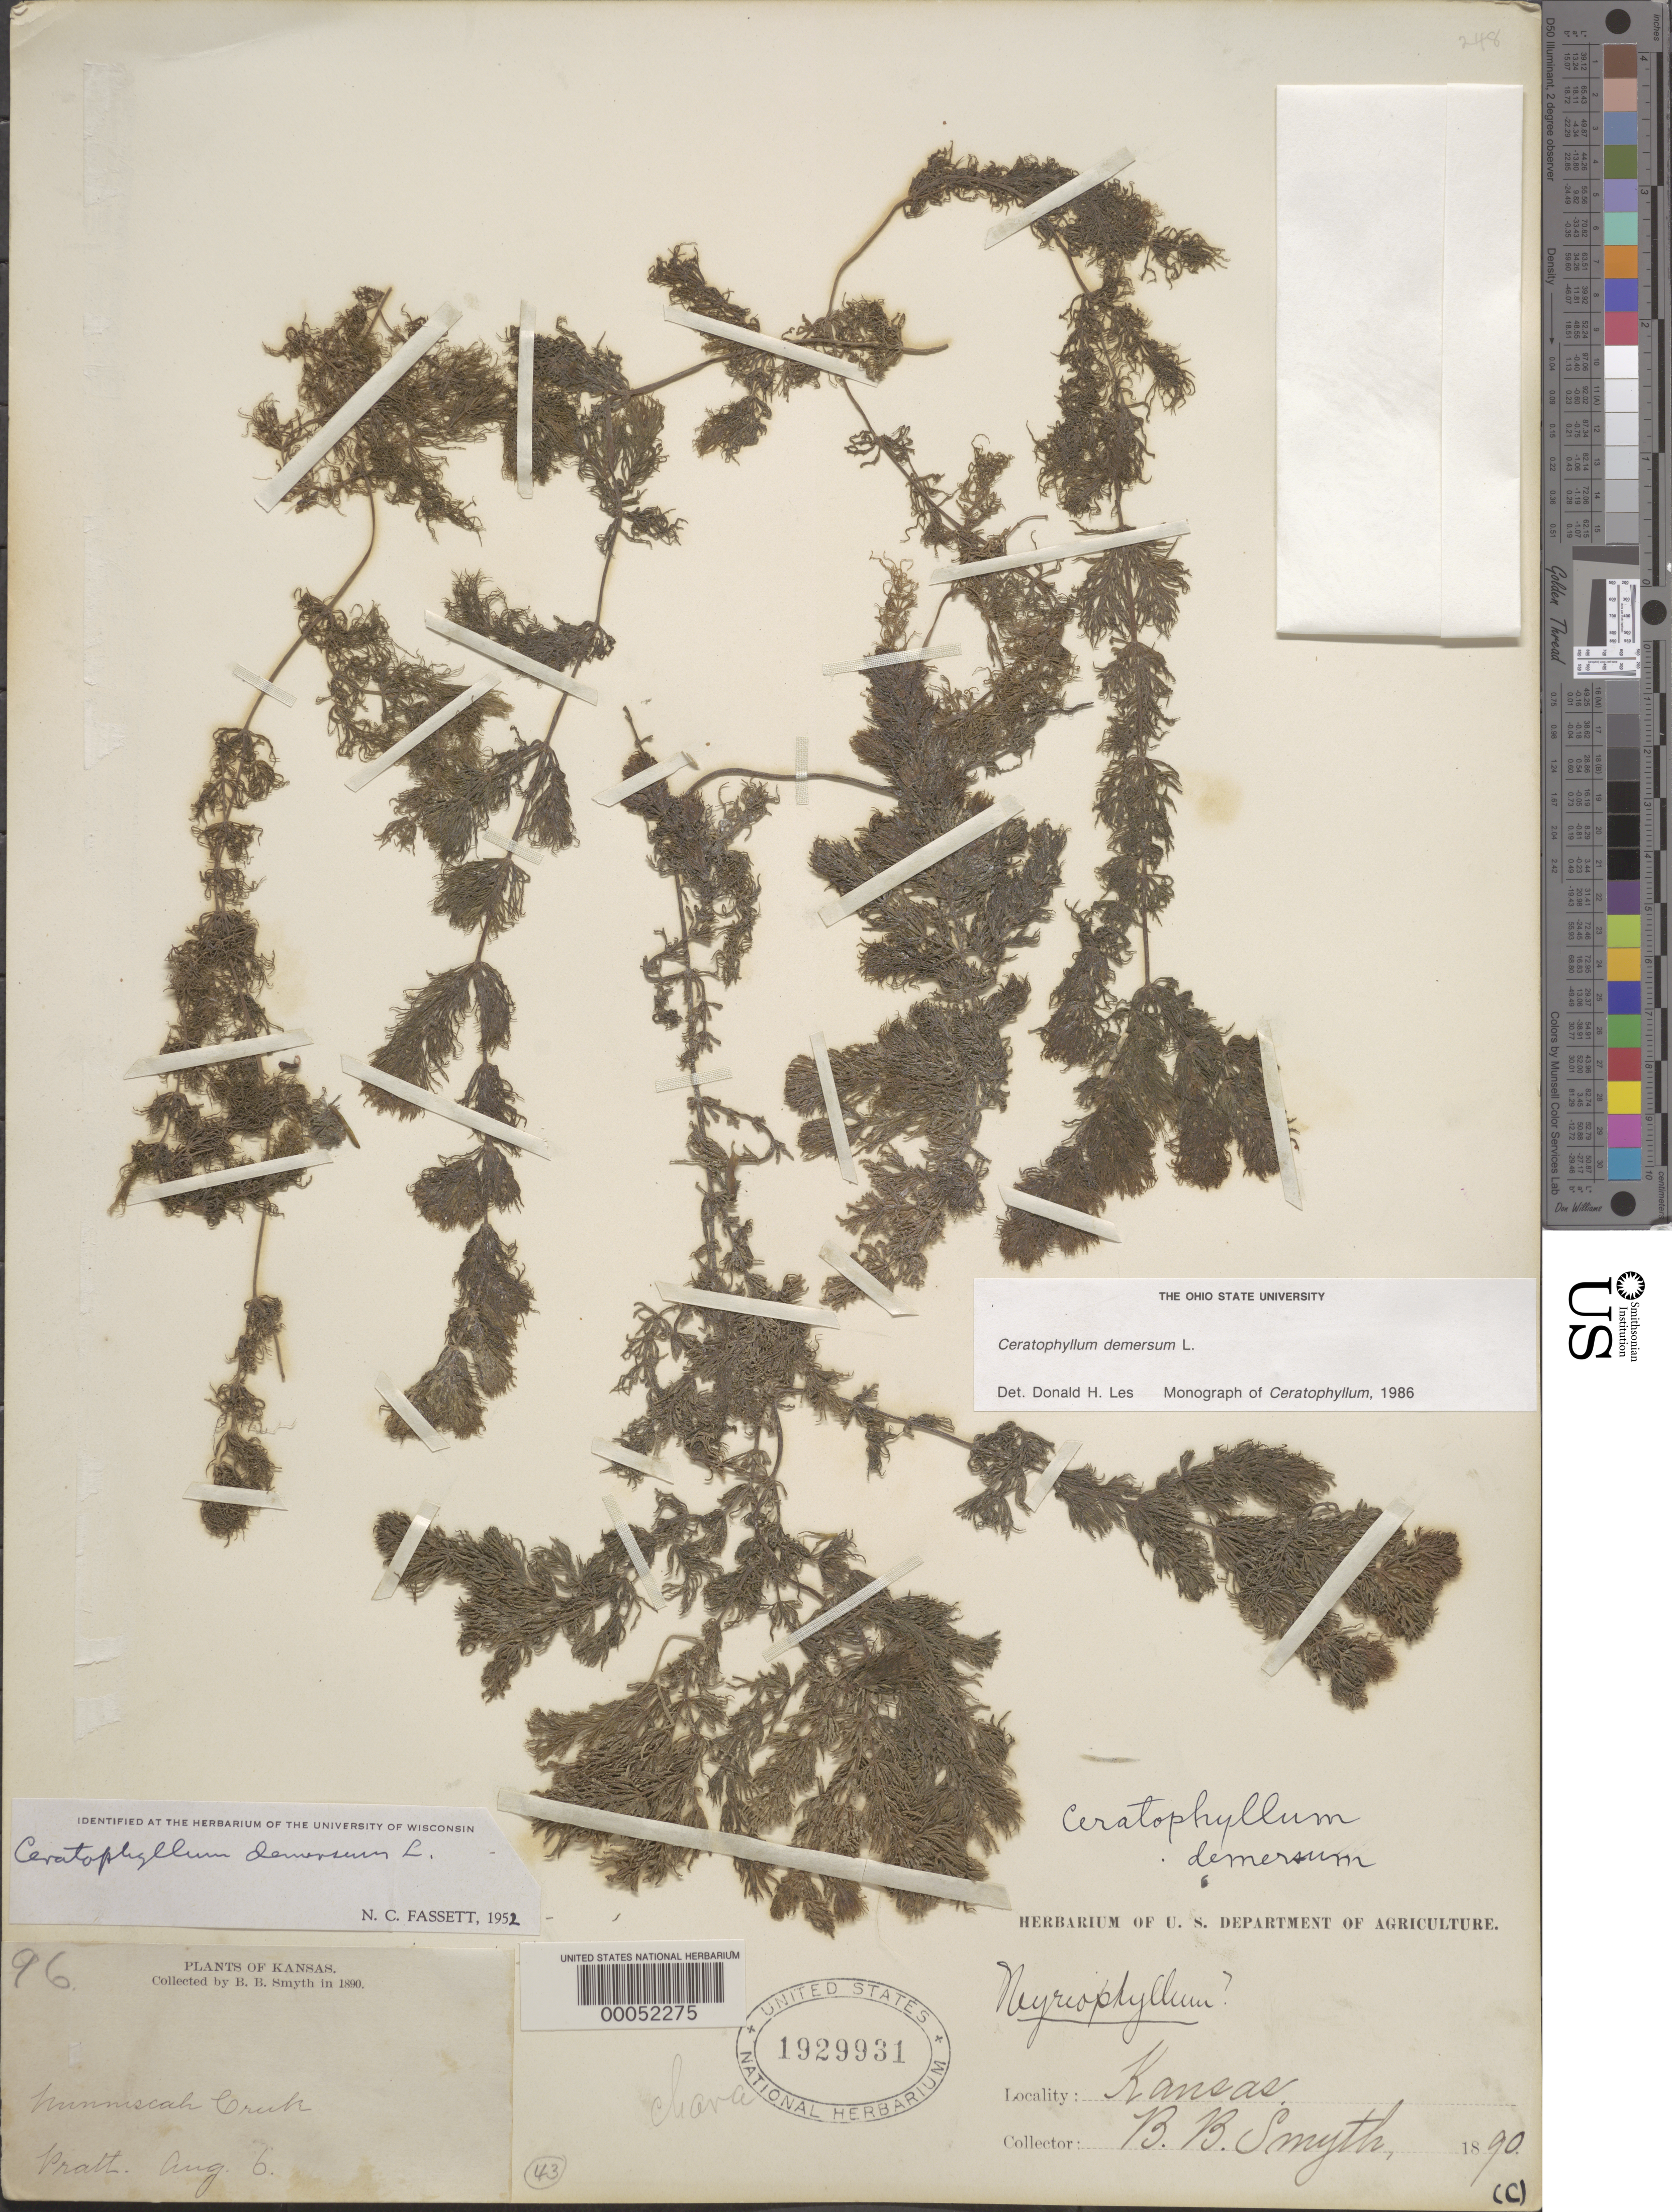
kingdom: Plantae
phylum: Tracheophyta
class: Magnoliopsida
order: Ceratophyllales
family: Ceratophyllaceae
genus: Ceratophyllum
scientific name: Ceratophyllum demersum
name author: L.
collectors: B. Smyth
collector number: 96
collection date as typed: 06 Aug 1890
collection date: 1890-08-06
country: United States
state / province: Kansas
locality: Hunniscah creek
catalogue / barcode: US 1929931